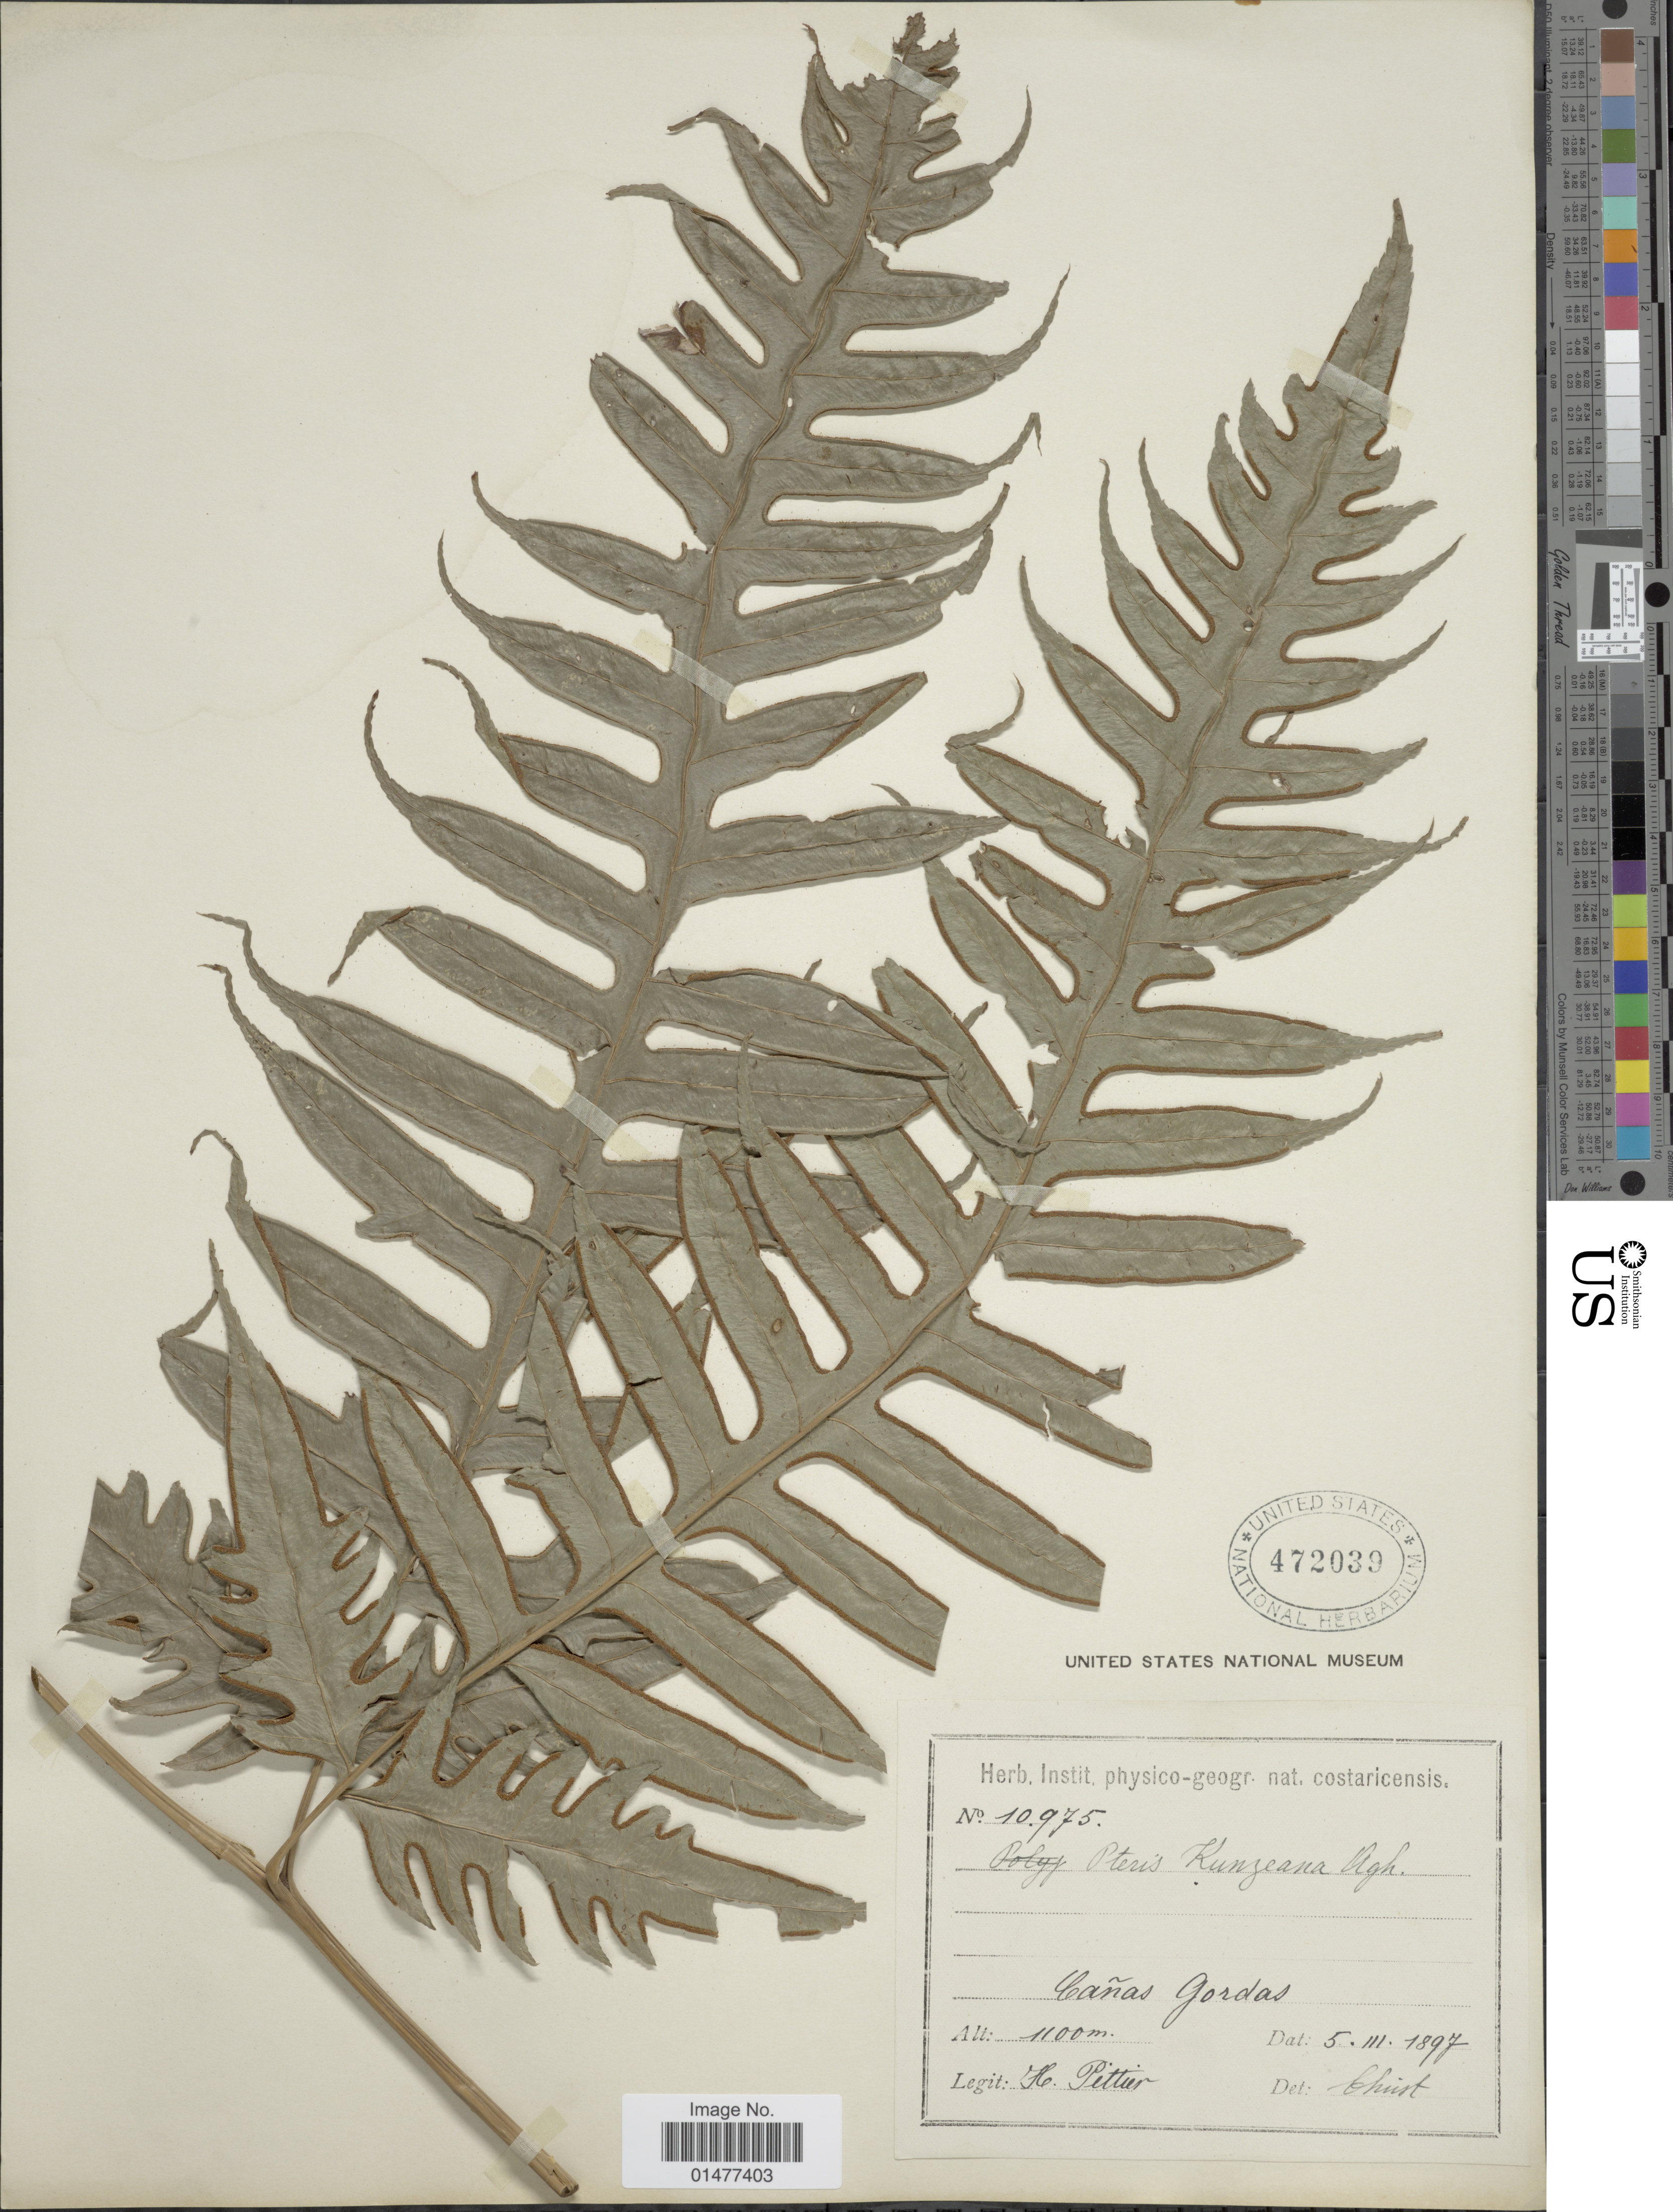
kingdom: Plantae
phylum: Tracheophyta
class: Polypodiopsida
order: Polypodiales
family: Pteridaceae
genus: Pteris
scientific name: Pteris altissima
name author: Poir.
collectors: H. F. Pittier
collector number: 10975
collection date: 1897-03-05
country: Panama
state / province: Chiriqui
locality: Cañas Gordas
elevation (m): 1100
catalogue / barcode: US 472039